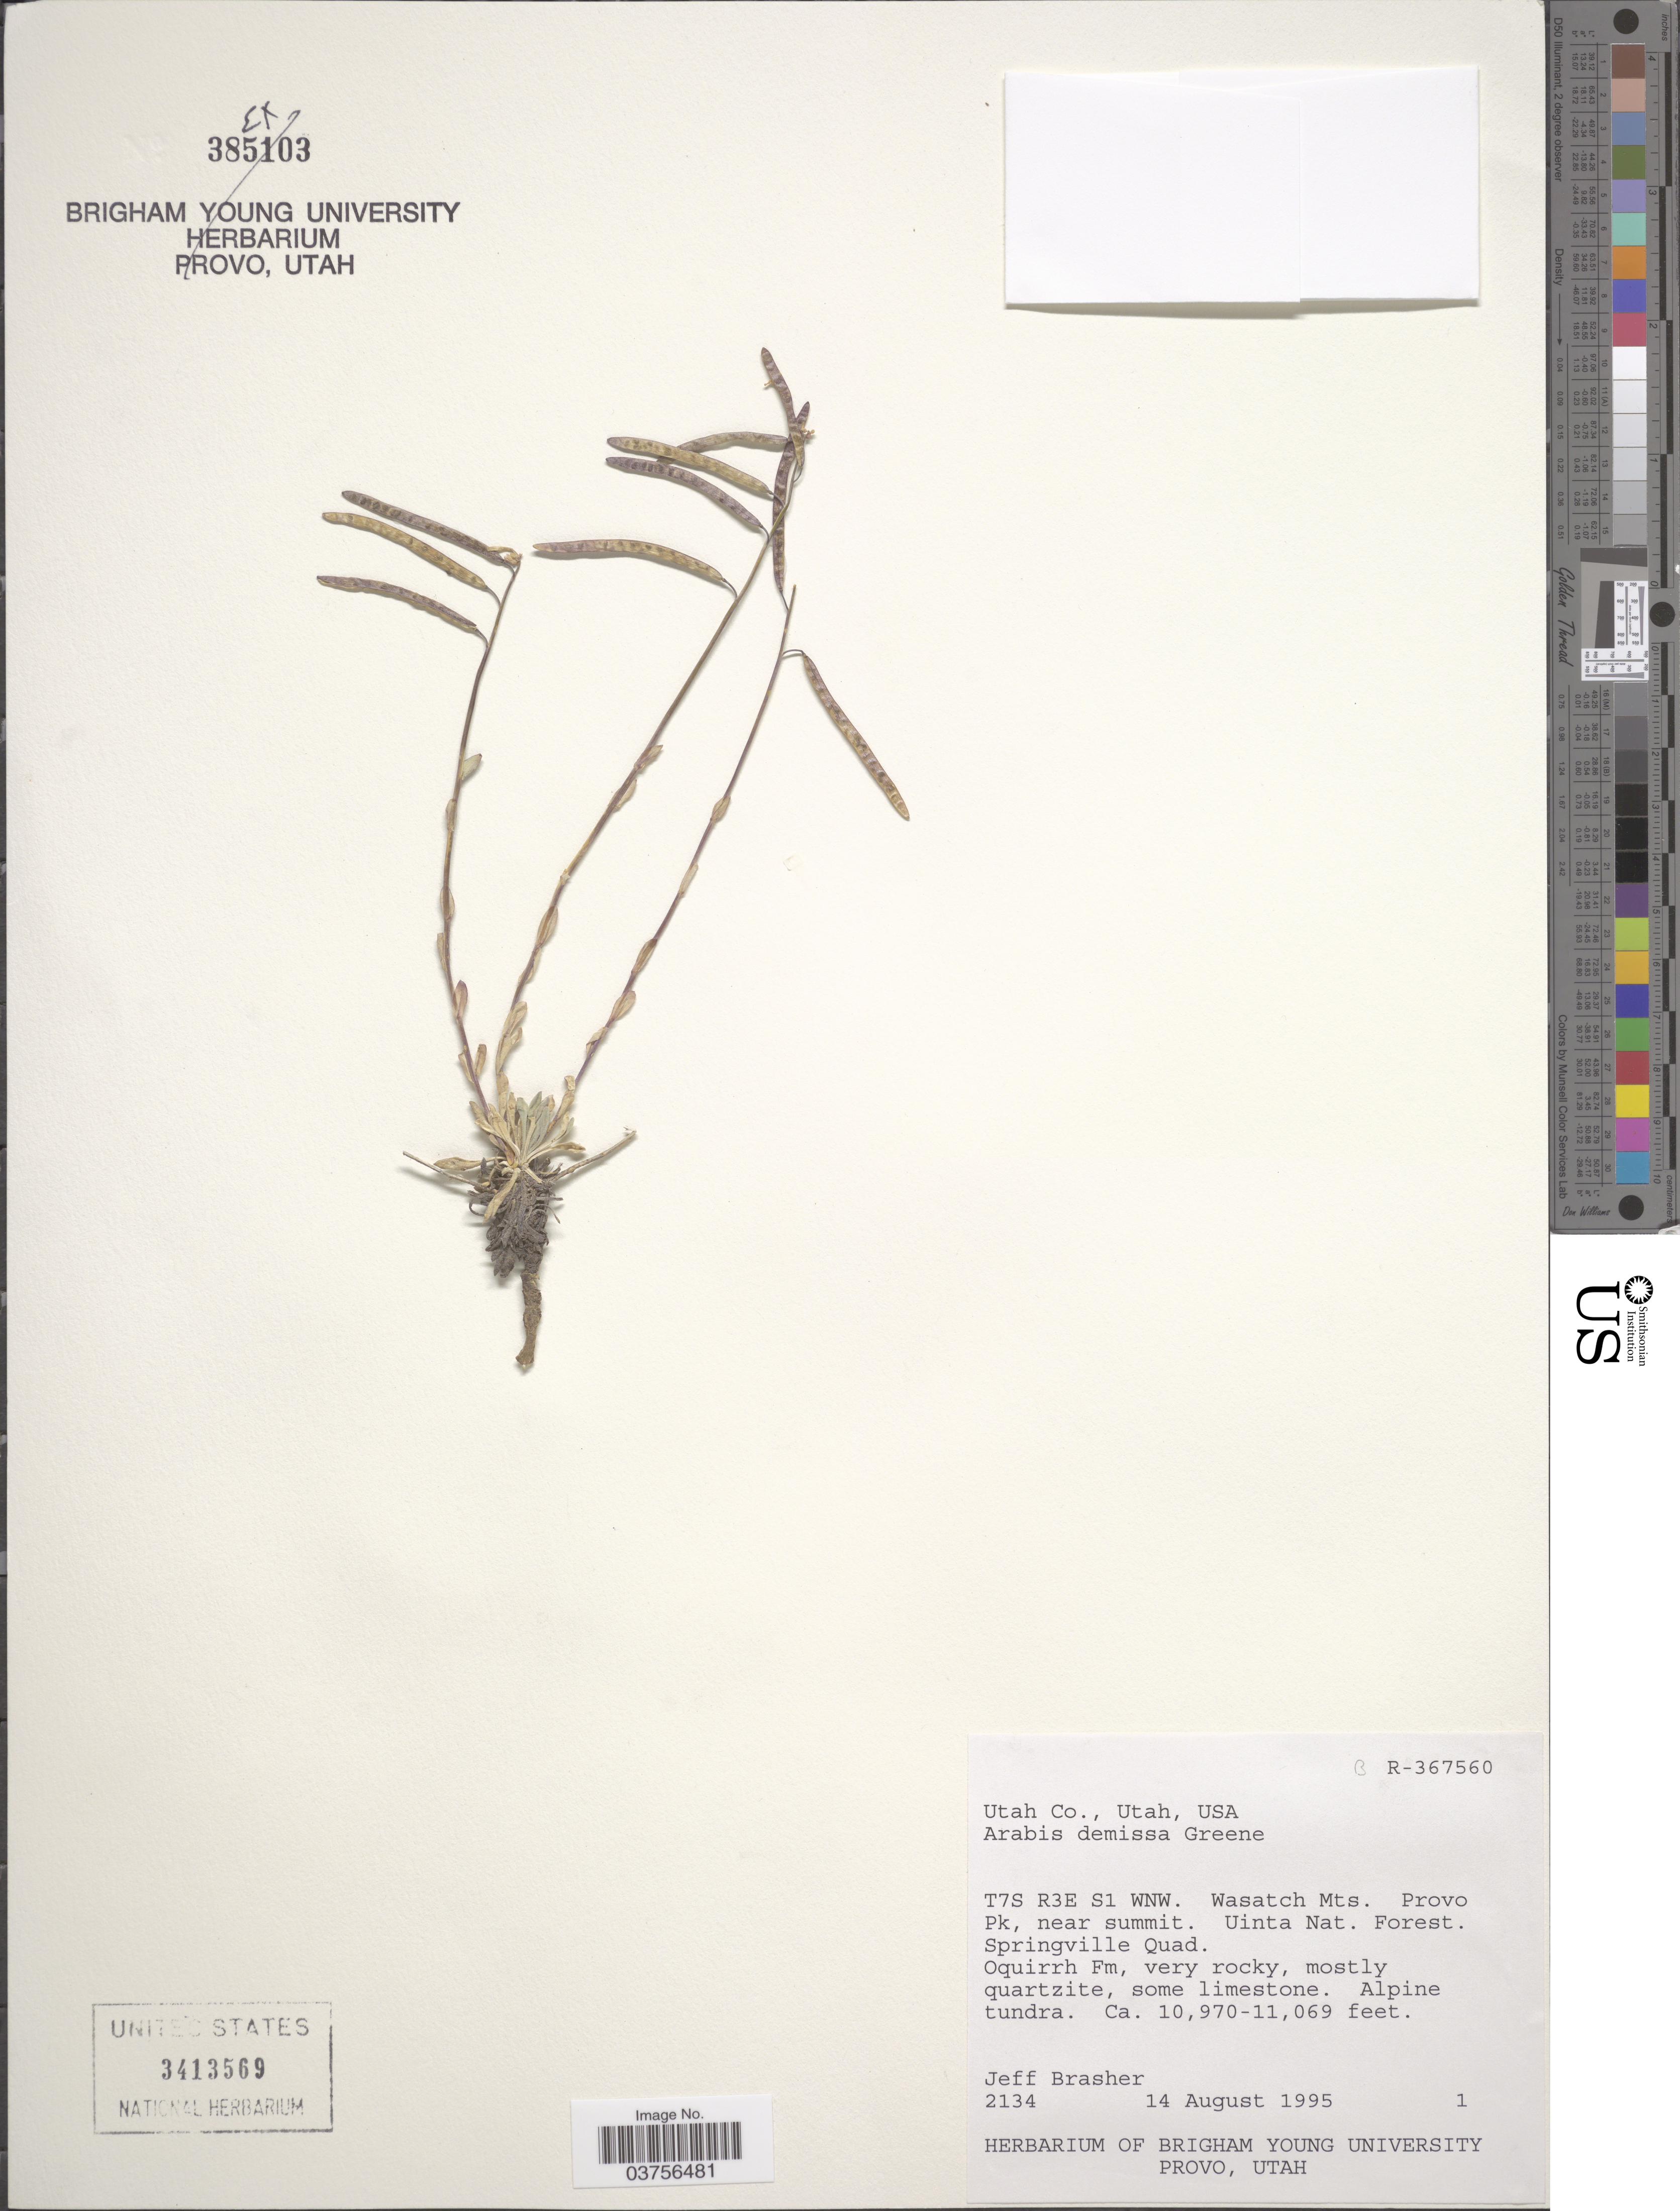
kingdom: Plantae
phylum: Tracheophyta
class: Magnoliopsida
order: Brassicales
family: Brassicaceae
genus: Arabis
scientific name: Arabis demissa var. demissa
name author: Greene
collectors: J. Brasher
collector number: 2134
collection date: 1995-08-14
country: United States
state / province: Utah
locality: Utah Co. T7S R3E S1 WNW. Wasatch Mts. Provo Pk, near summit. Uinta Nat. Forest. Springville Quad.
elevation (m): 3344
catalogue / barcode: US 3413569